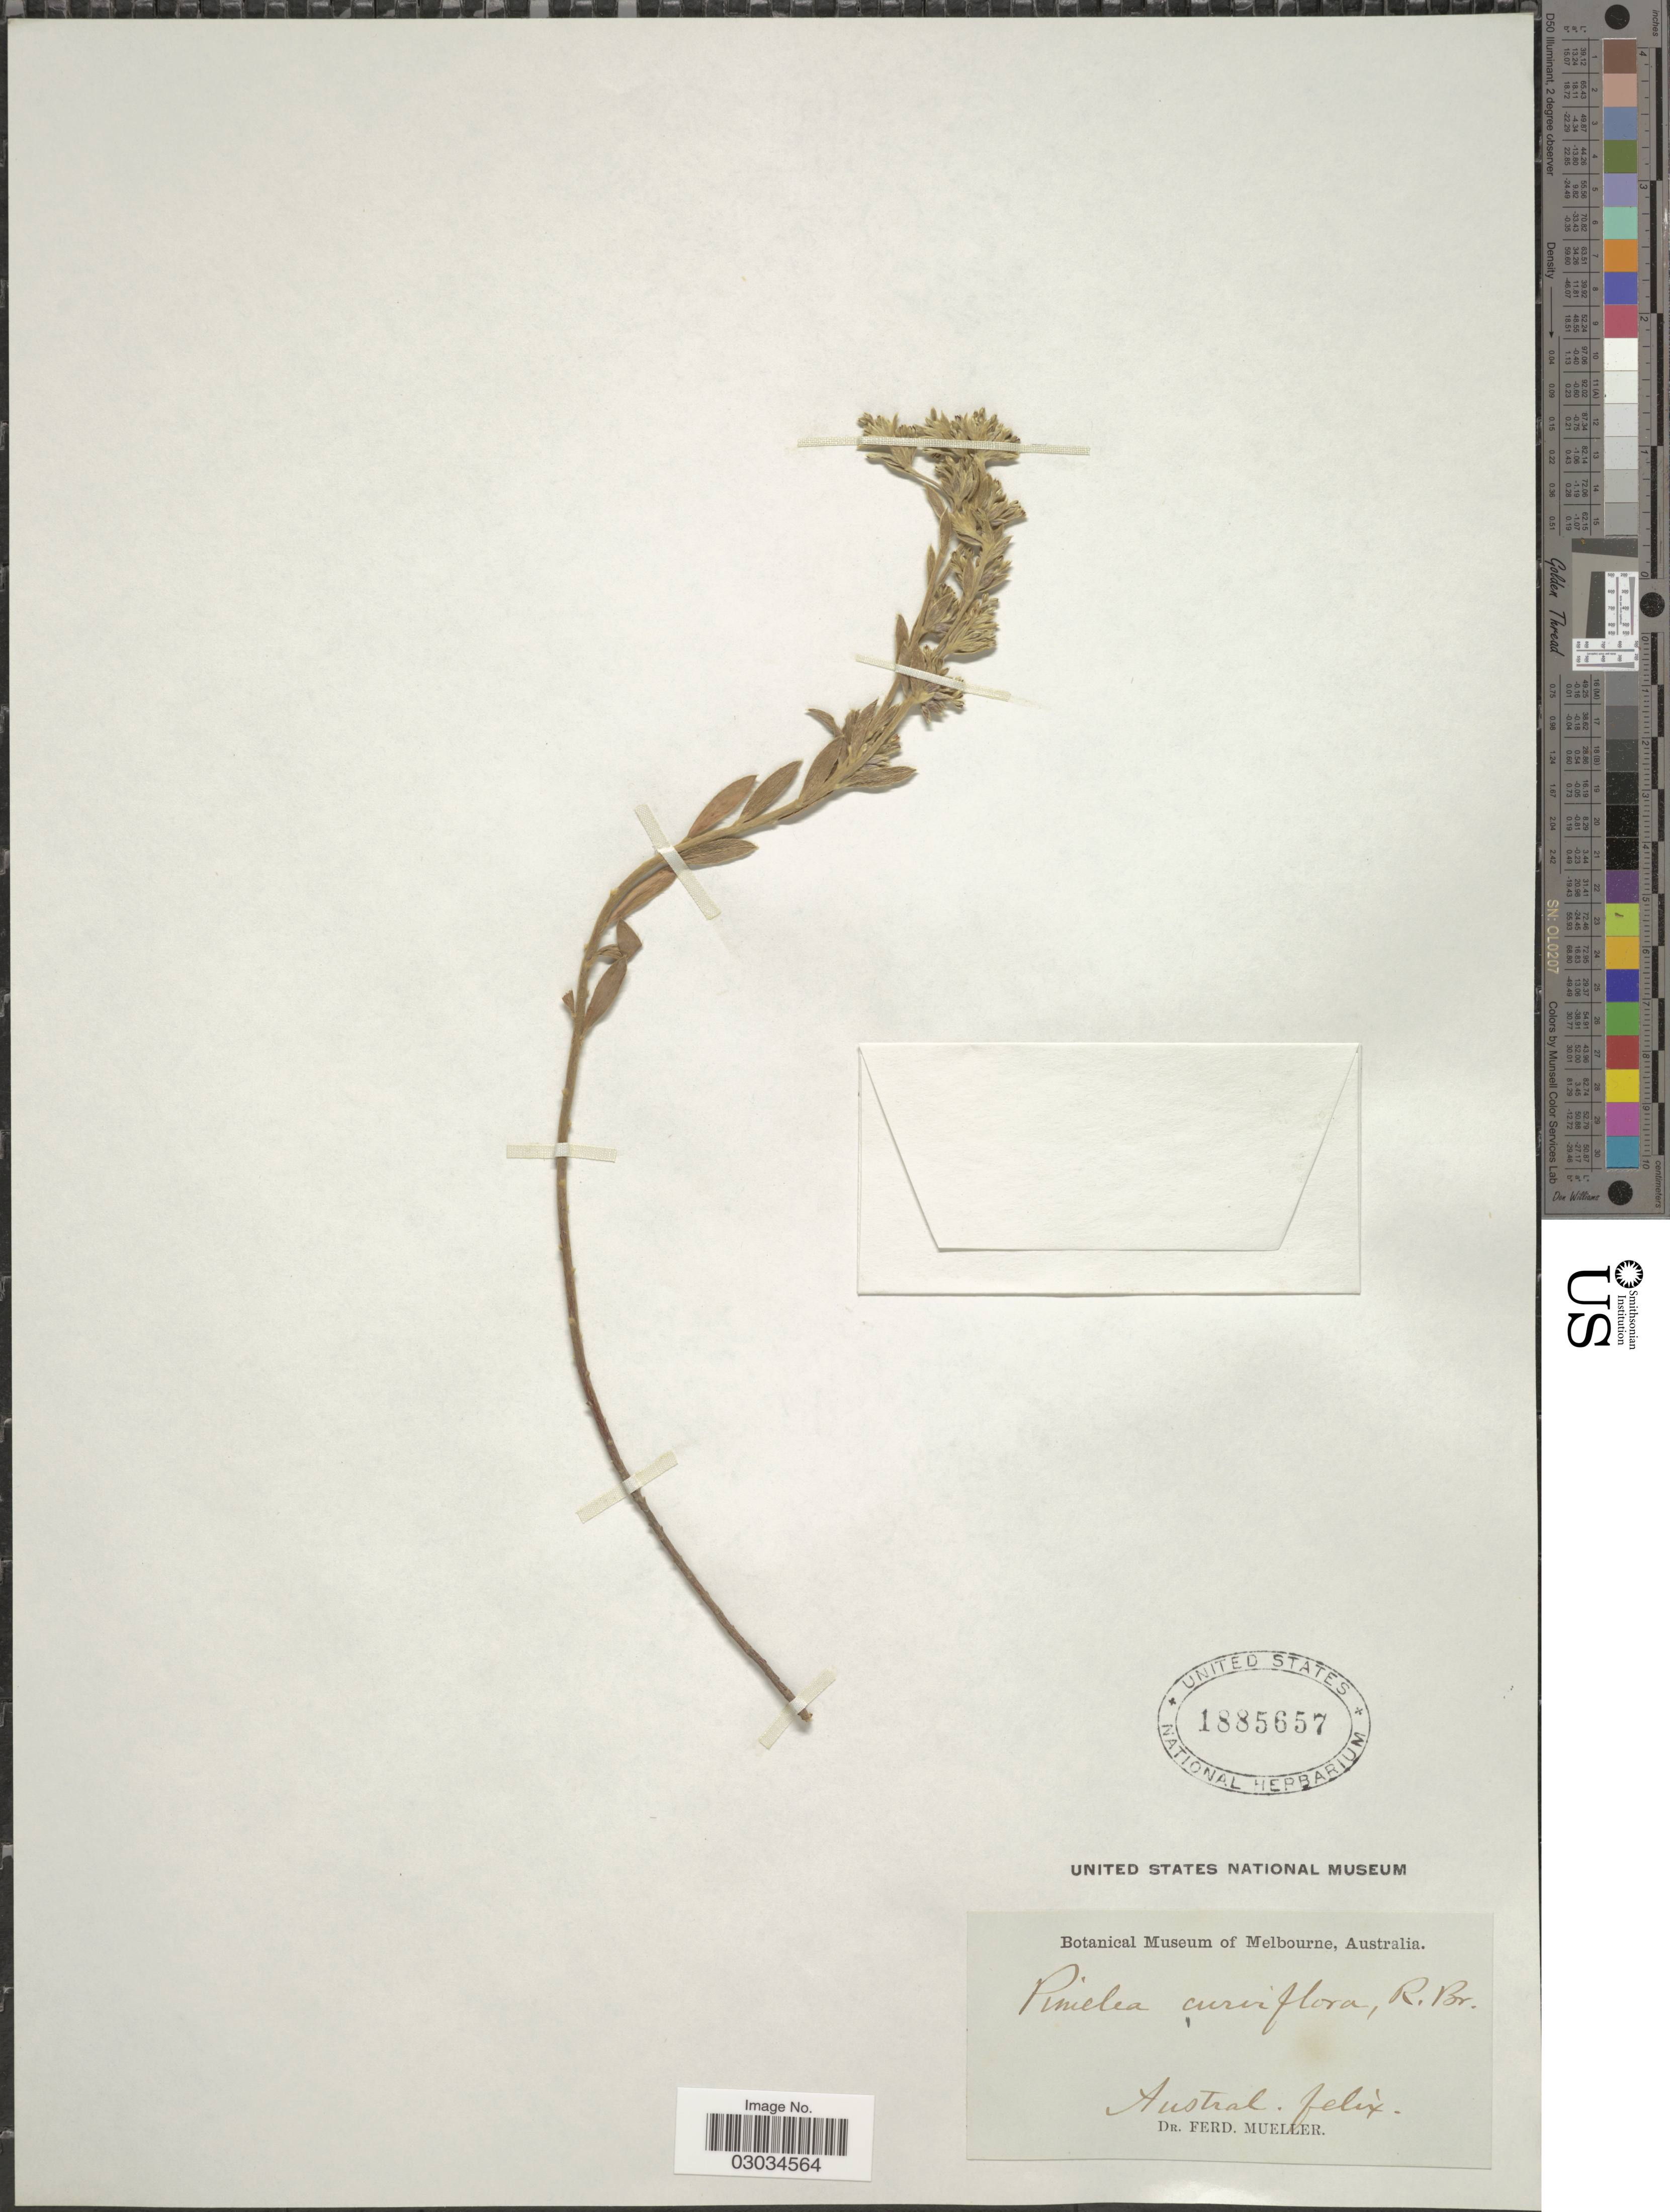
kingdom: Plantae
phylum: Tracheophyta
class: Magnoliopsida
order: Malvales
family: Thymelaeaceae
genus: Pimelea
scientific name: Pimelea curviflora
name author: R. Br.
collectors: F. Mueller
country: Australia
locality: Austral. Felix.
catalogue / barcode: US 1885657